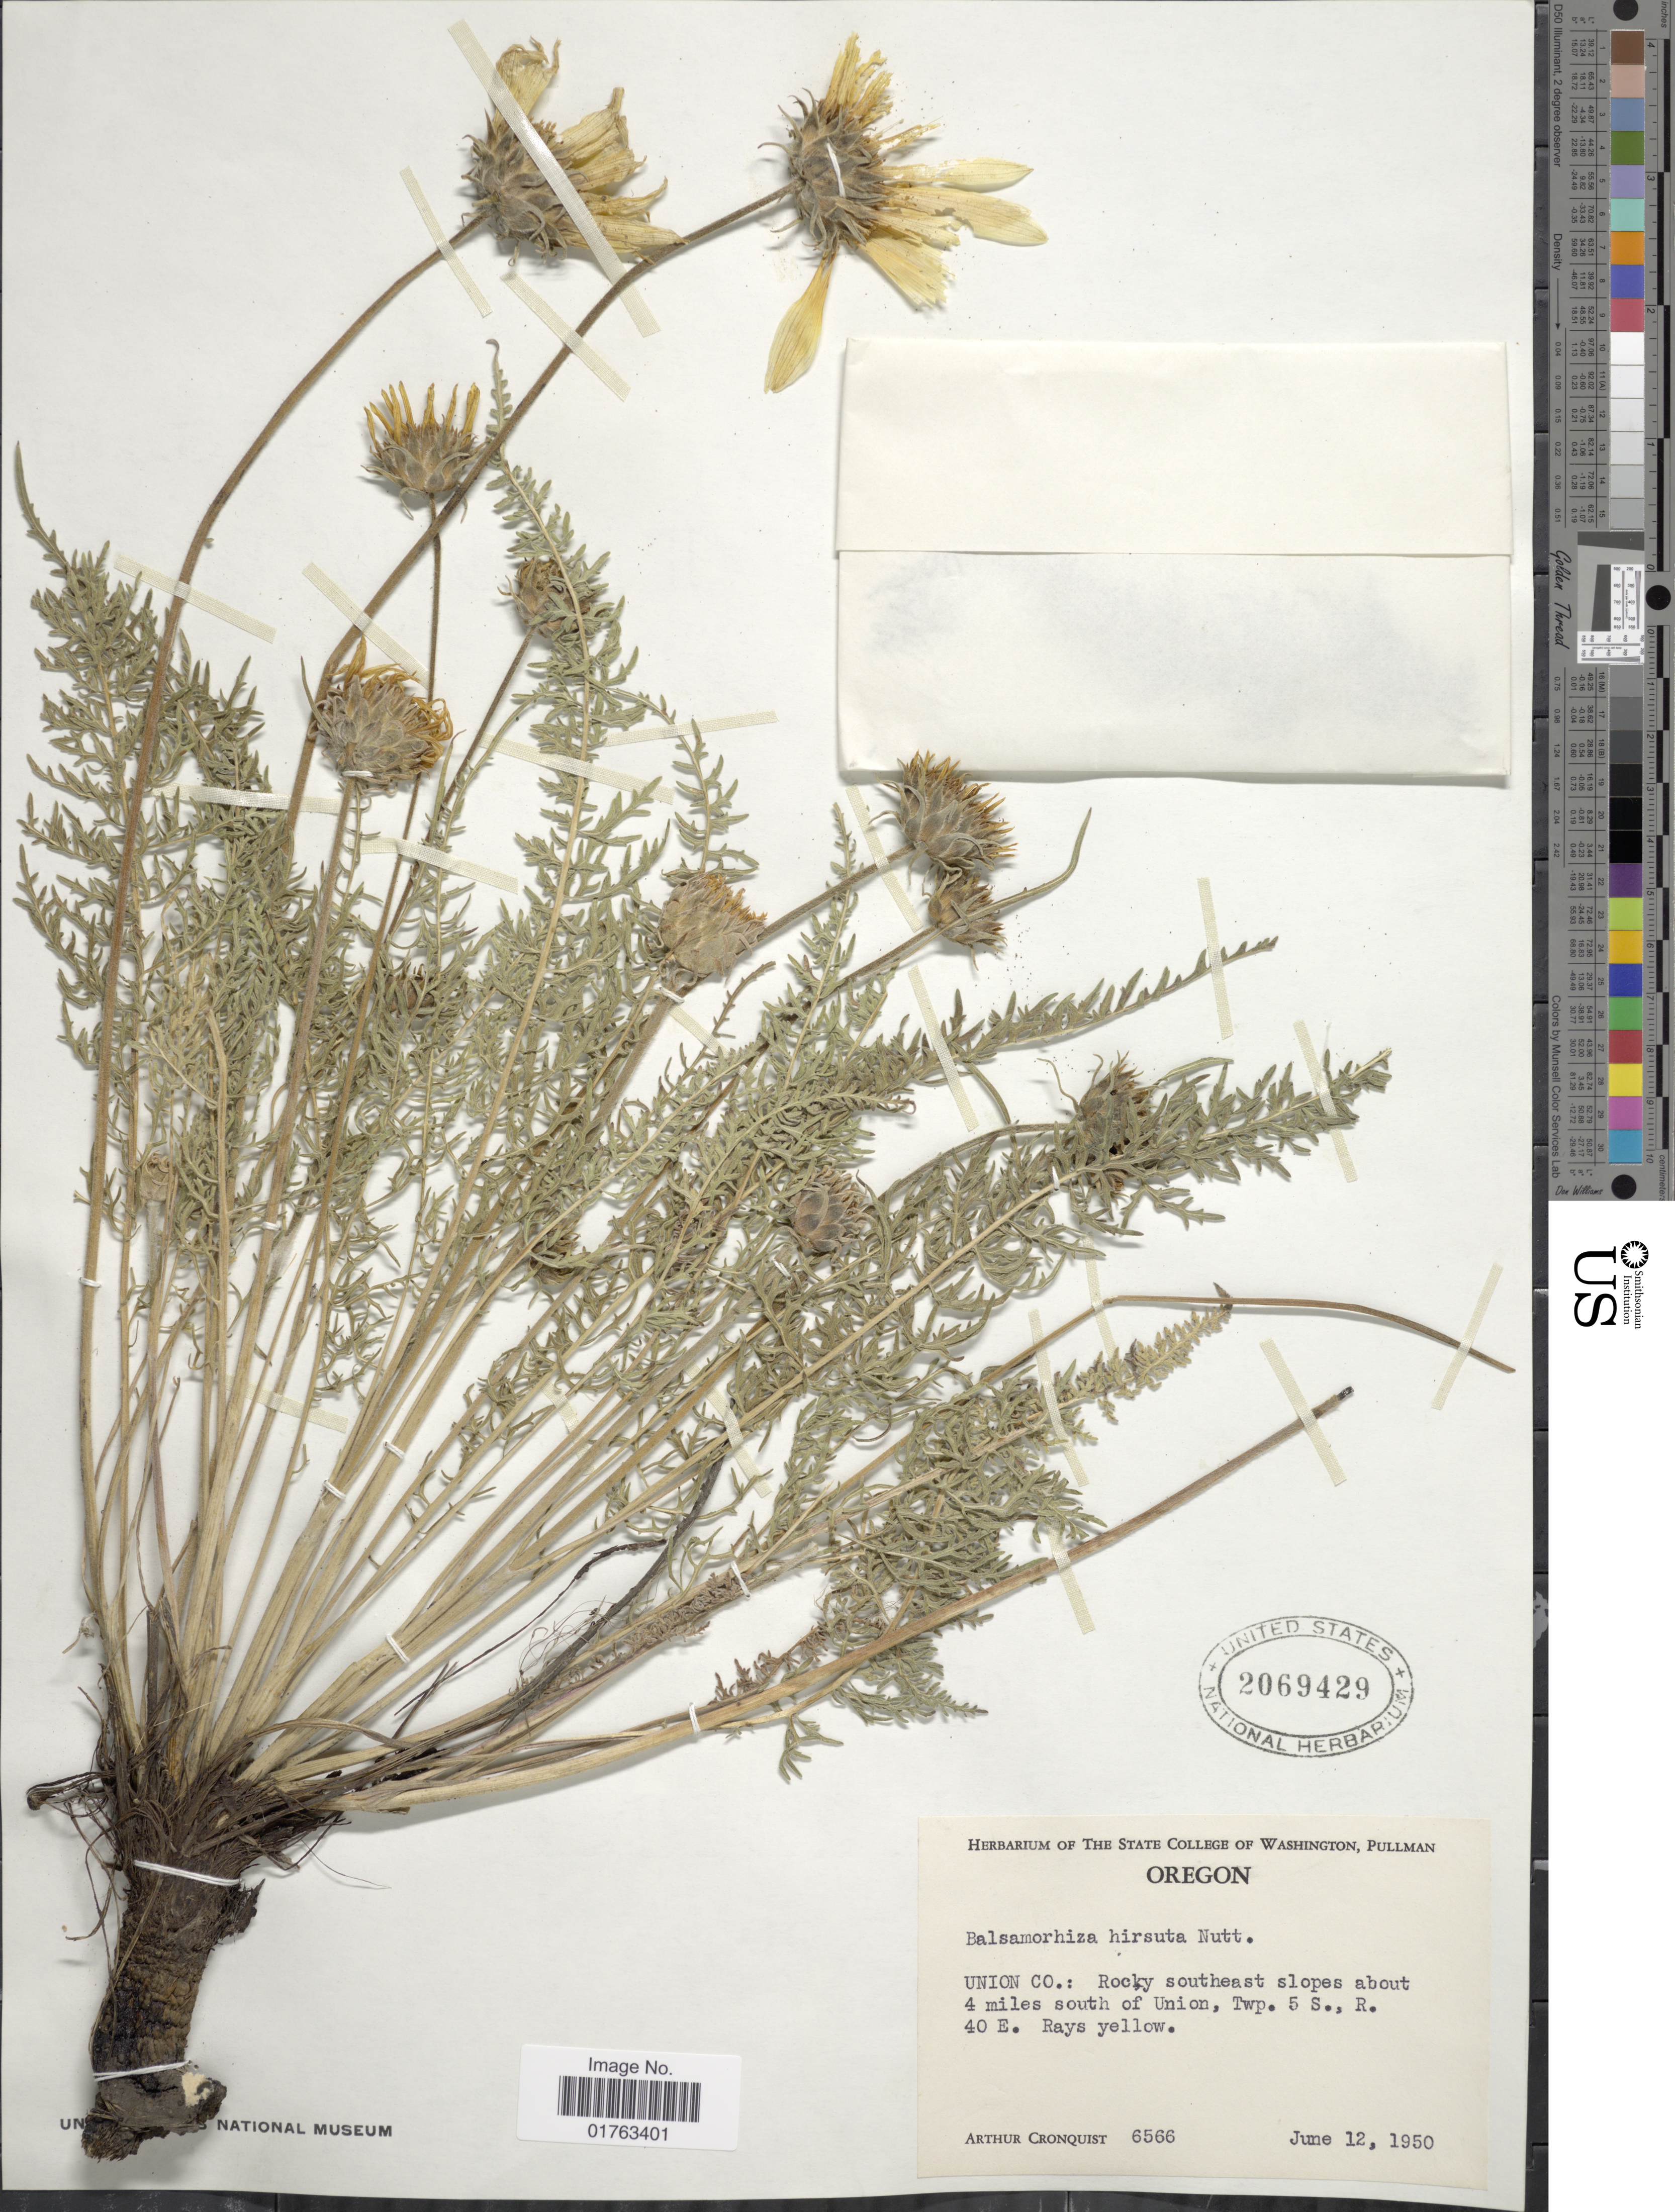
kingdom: Plantae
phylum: Tracheophyta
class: Magnoliopsida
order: Asterales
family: Asteraceae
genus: Balsamorhiza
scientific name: Balsamorhiza hirsuta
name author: Nutt.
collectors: A. J. Cronquist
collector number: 6566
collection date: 1950-06-12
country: United States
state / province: Oregon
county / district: Union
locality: Union Co.: Rocky southeast slopes about 4 miles south of Union, Twp. 5 S., R. 40 E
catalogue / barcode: US 2069429